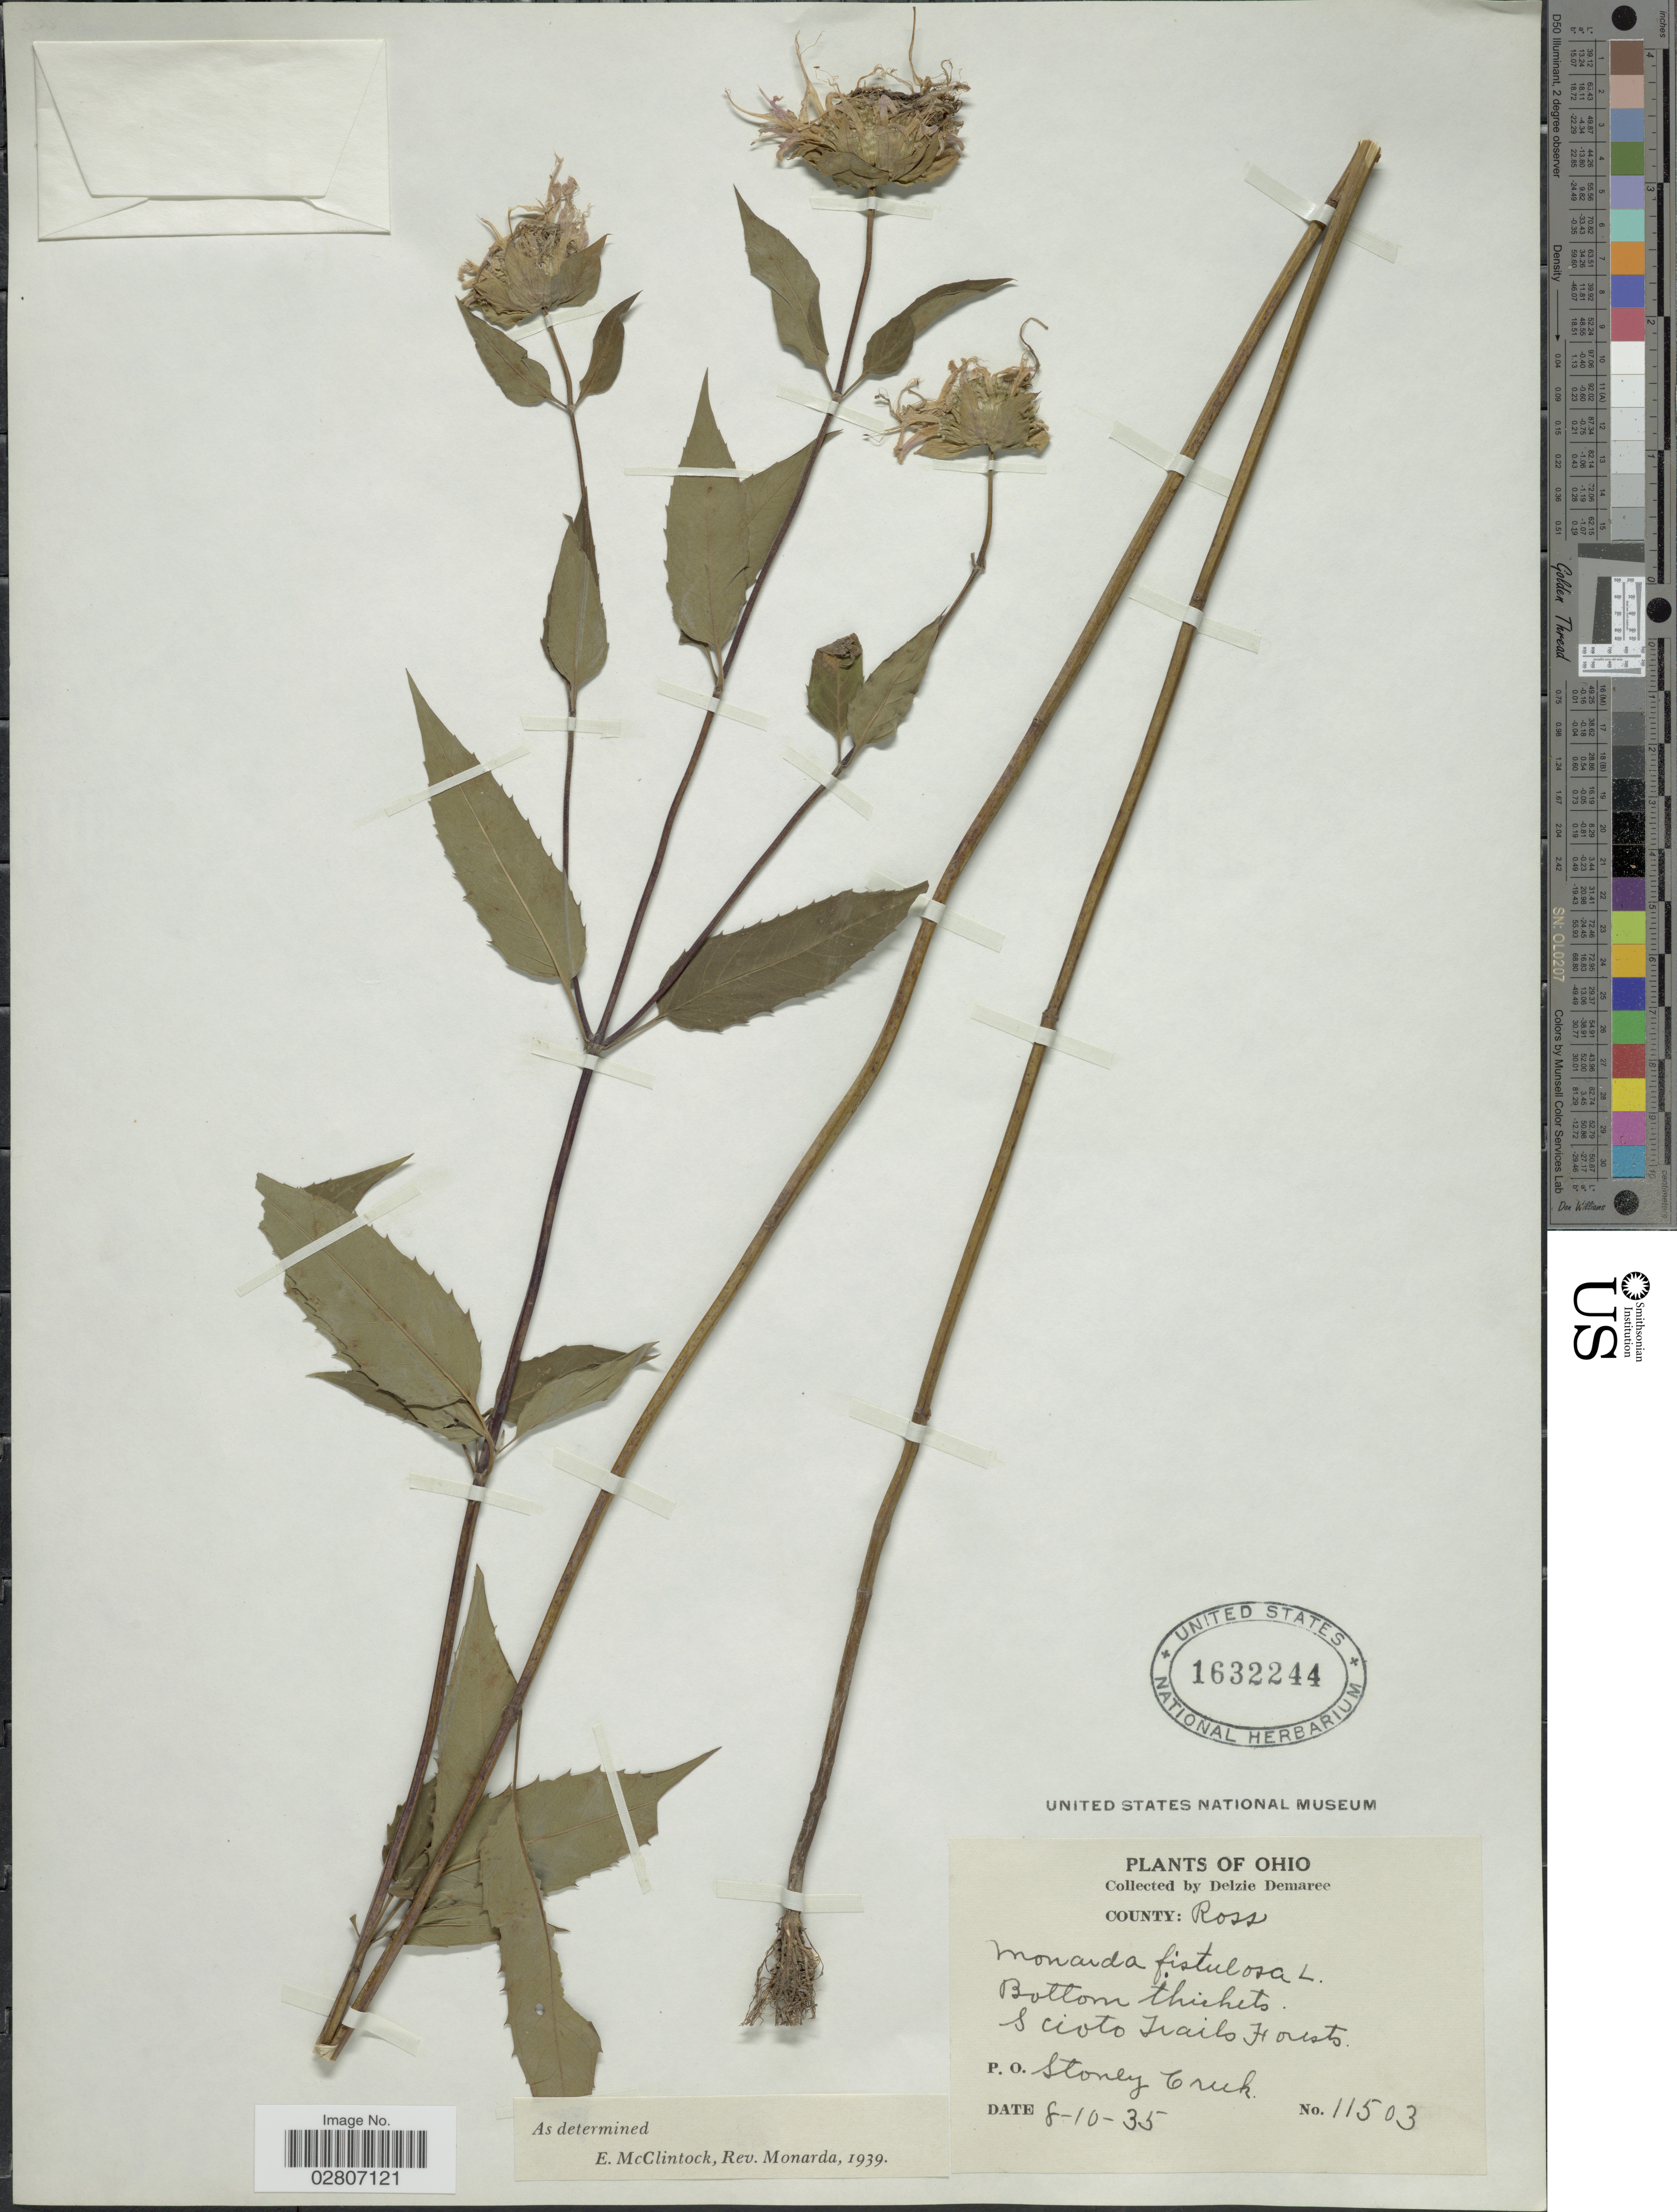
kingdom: Plantae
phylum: Tracheophyta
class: Magnoliopsida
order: Lamiales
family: Lamiaceae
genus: Monarda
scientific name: Monarda fistulosa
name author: L.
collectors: D. Demaree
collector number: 11503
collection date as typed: Transcribed d/m/y: 10/8/35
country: United States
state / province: Ohio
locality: County: Ross. Bottom thickets. Scioto Trails Forest. P.O. Stoney Creek.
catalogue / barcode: US 1632244